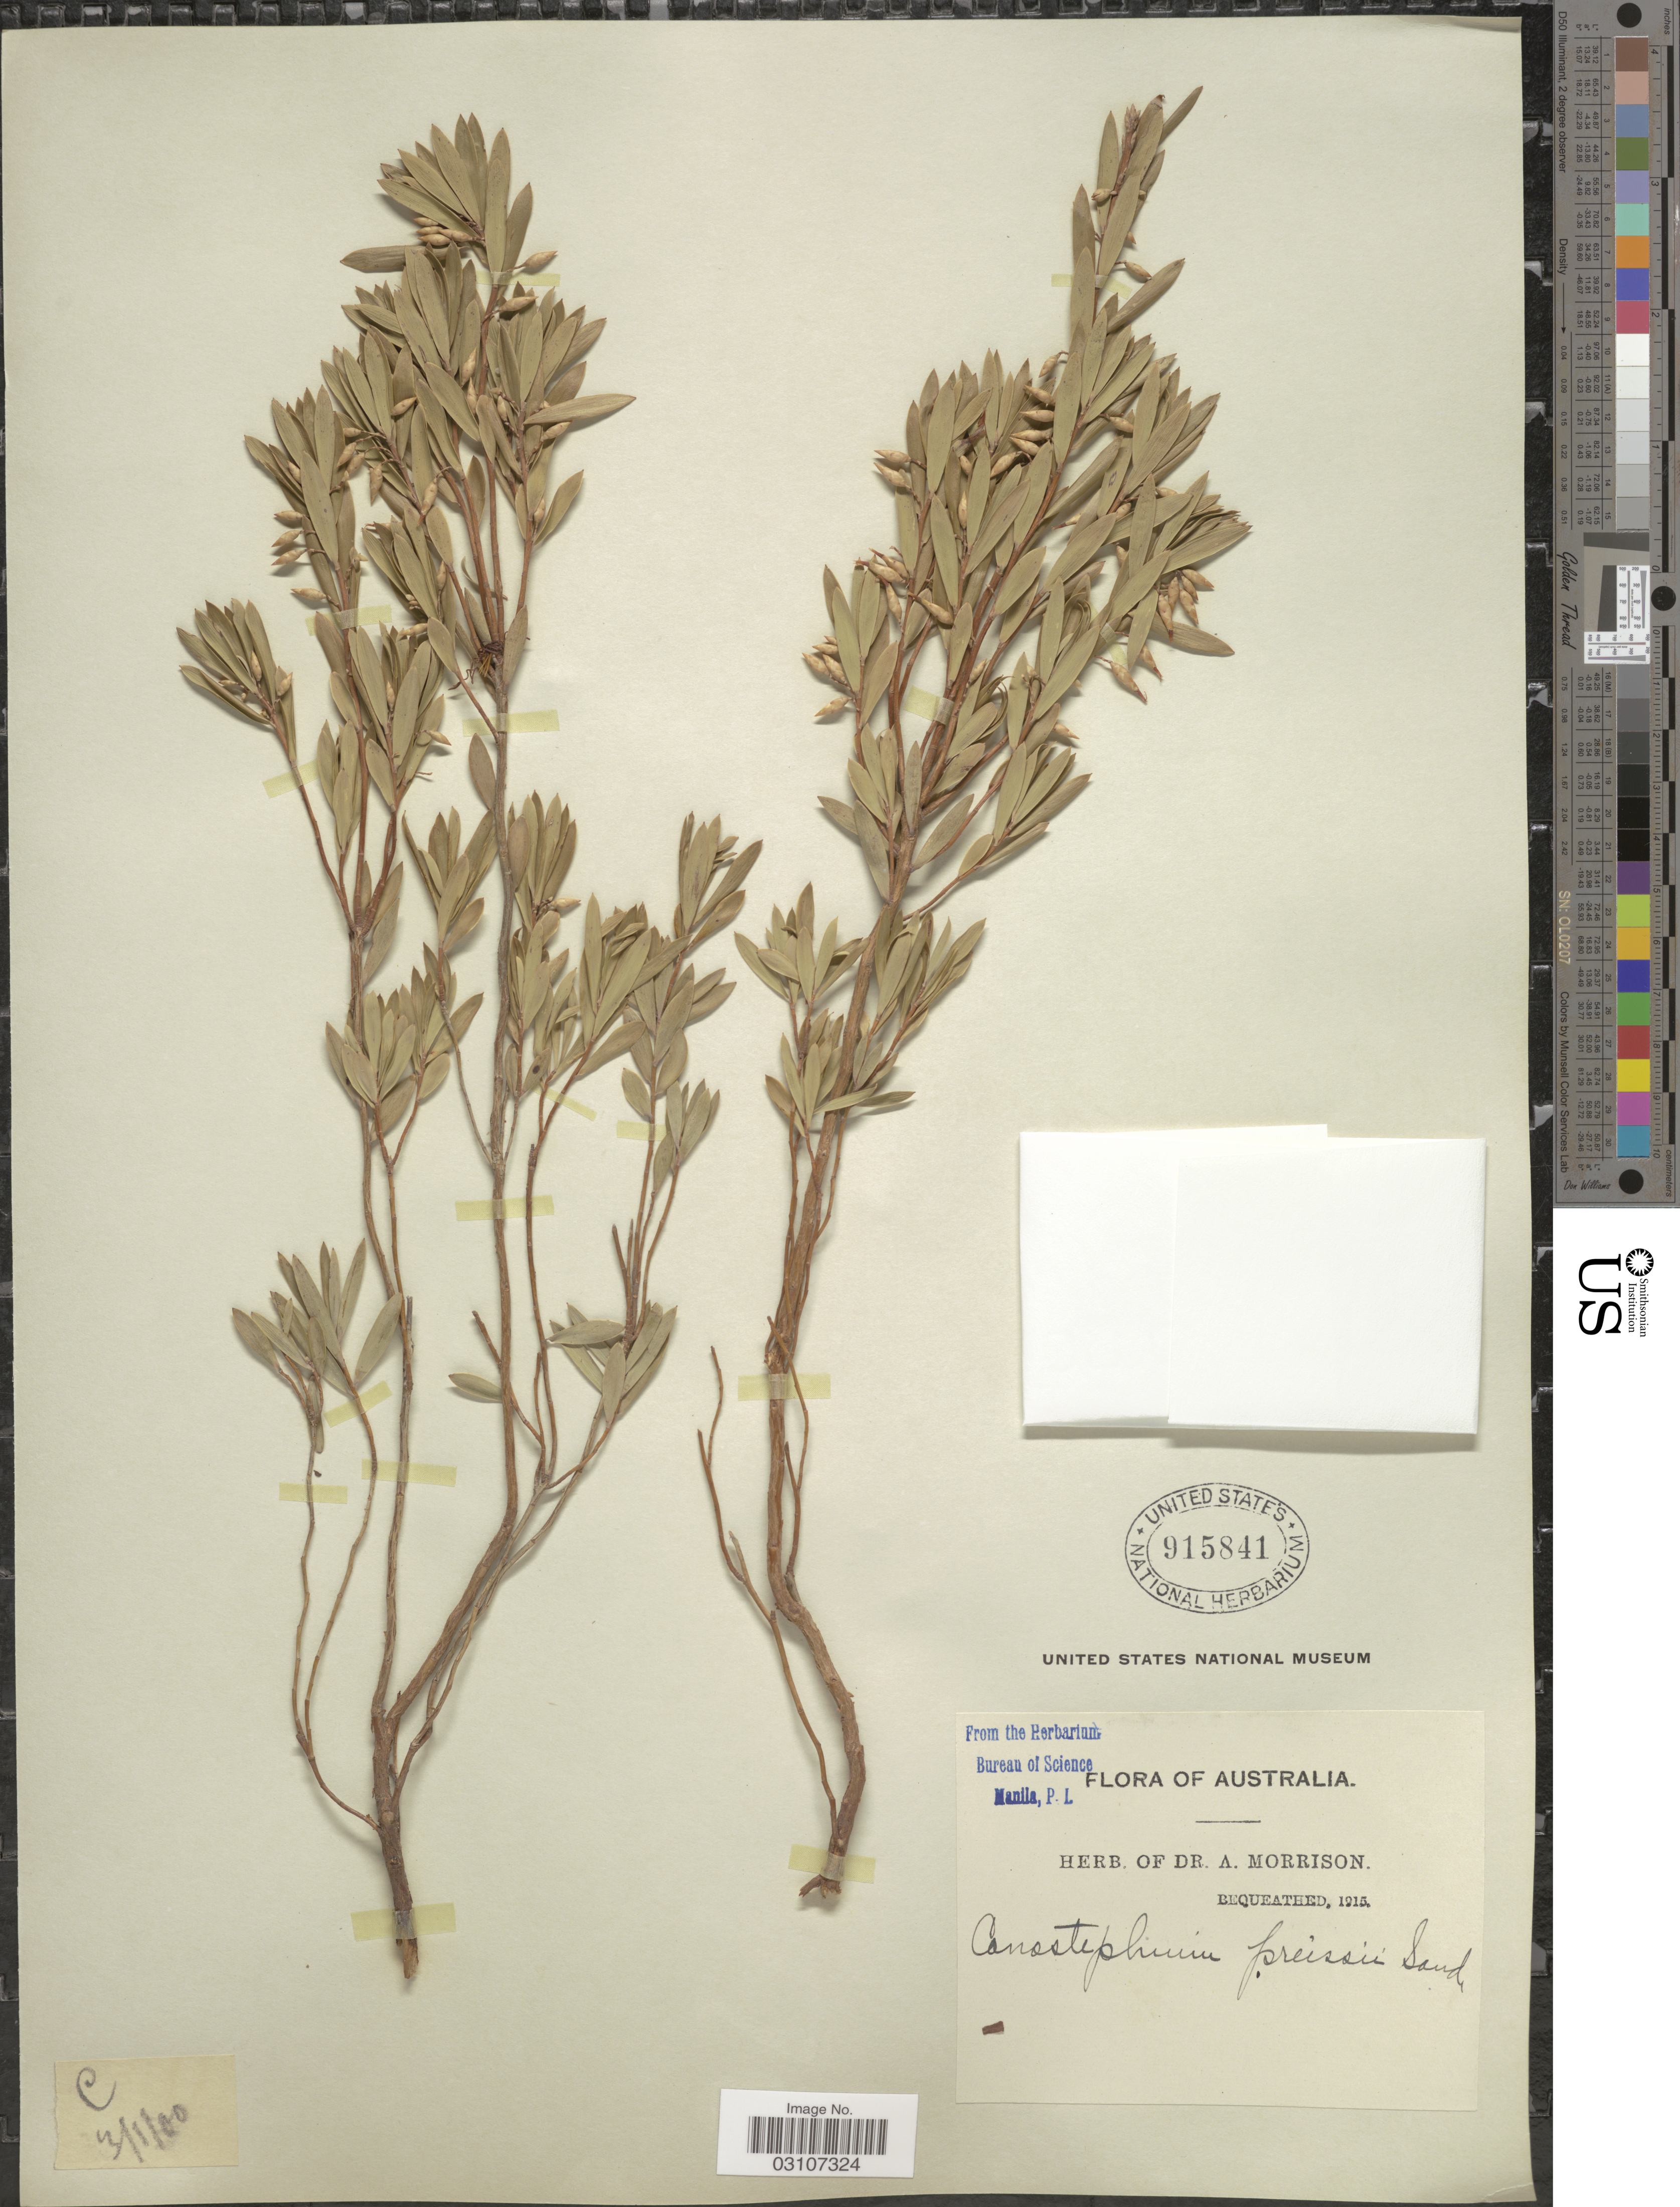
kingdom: Plantae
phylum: Tracheophyta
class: Magnoliopsida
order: Ericales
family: Ericaceae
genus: Conostephium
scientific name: Conostephium preisii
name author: Sond.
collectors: ex herb. Dr. A. Morrison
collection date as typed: Transcribed d/m/y: 3/1/00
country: Australia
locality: C.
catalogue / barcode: US 915841